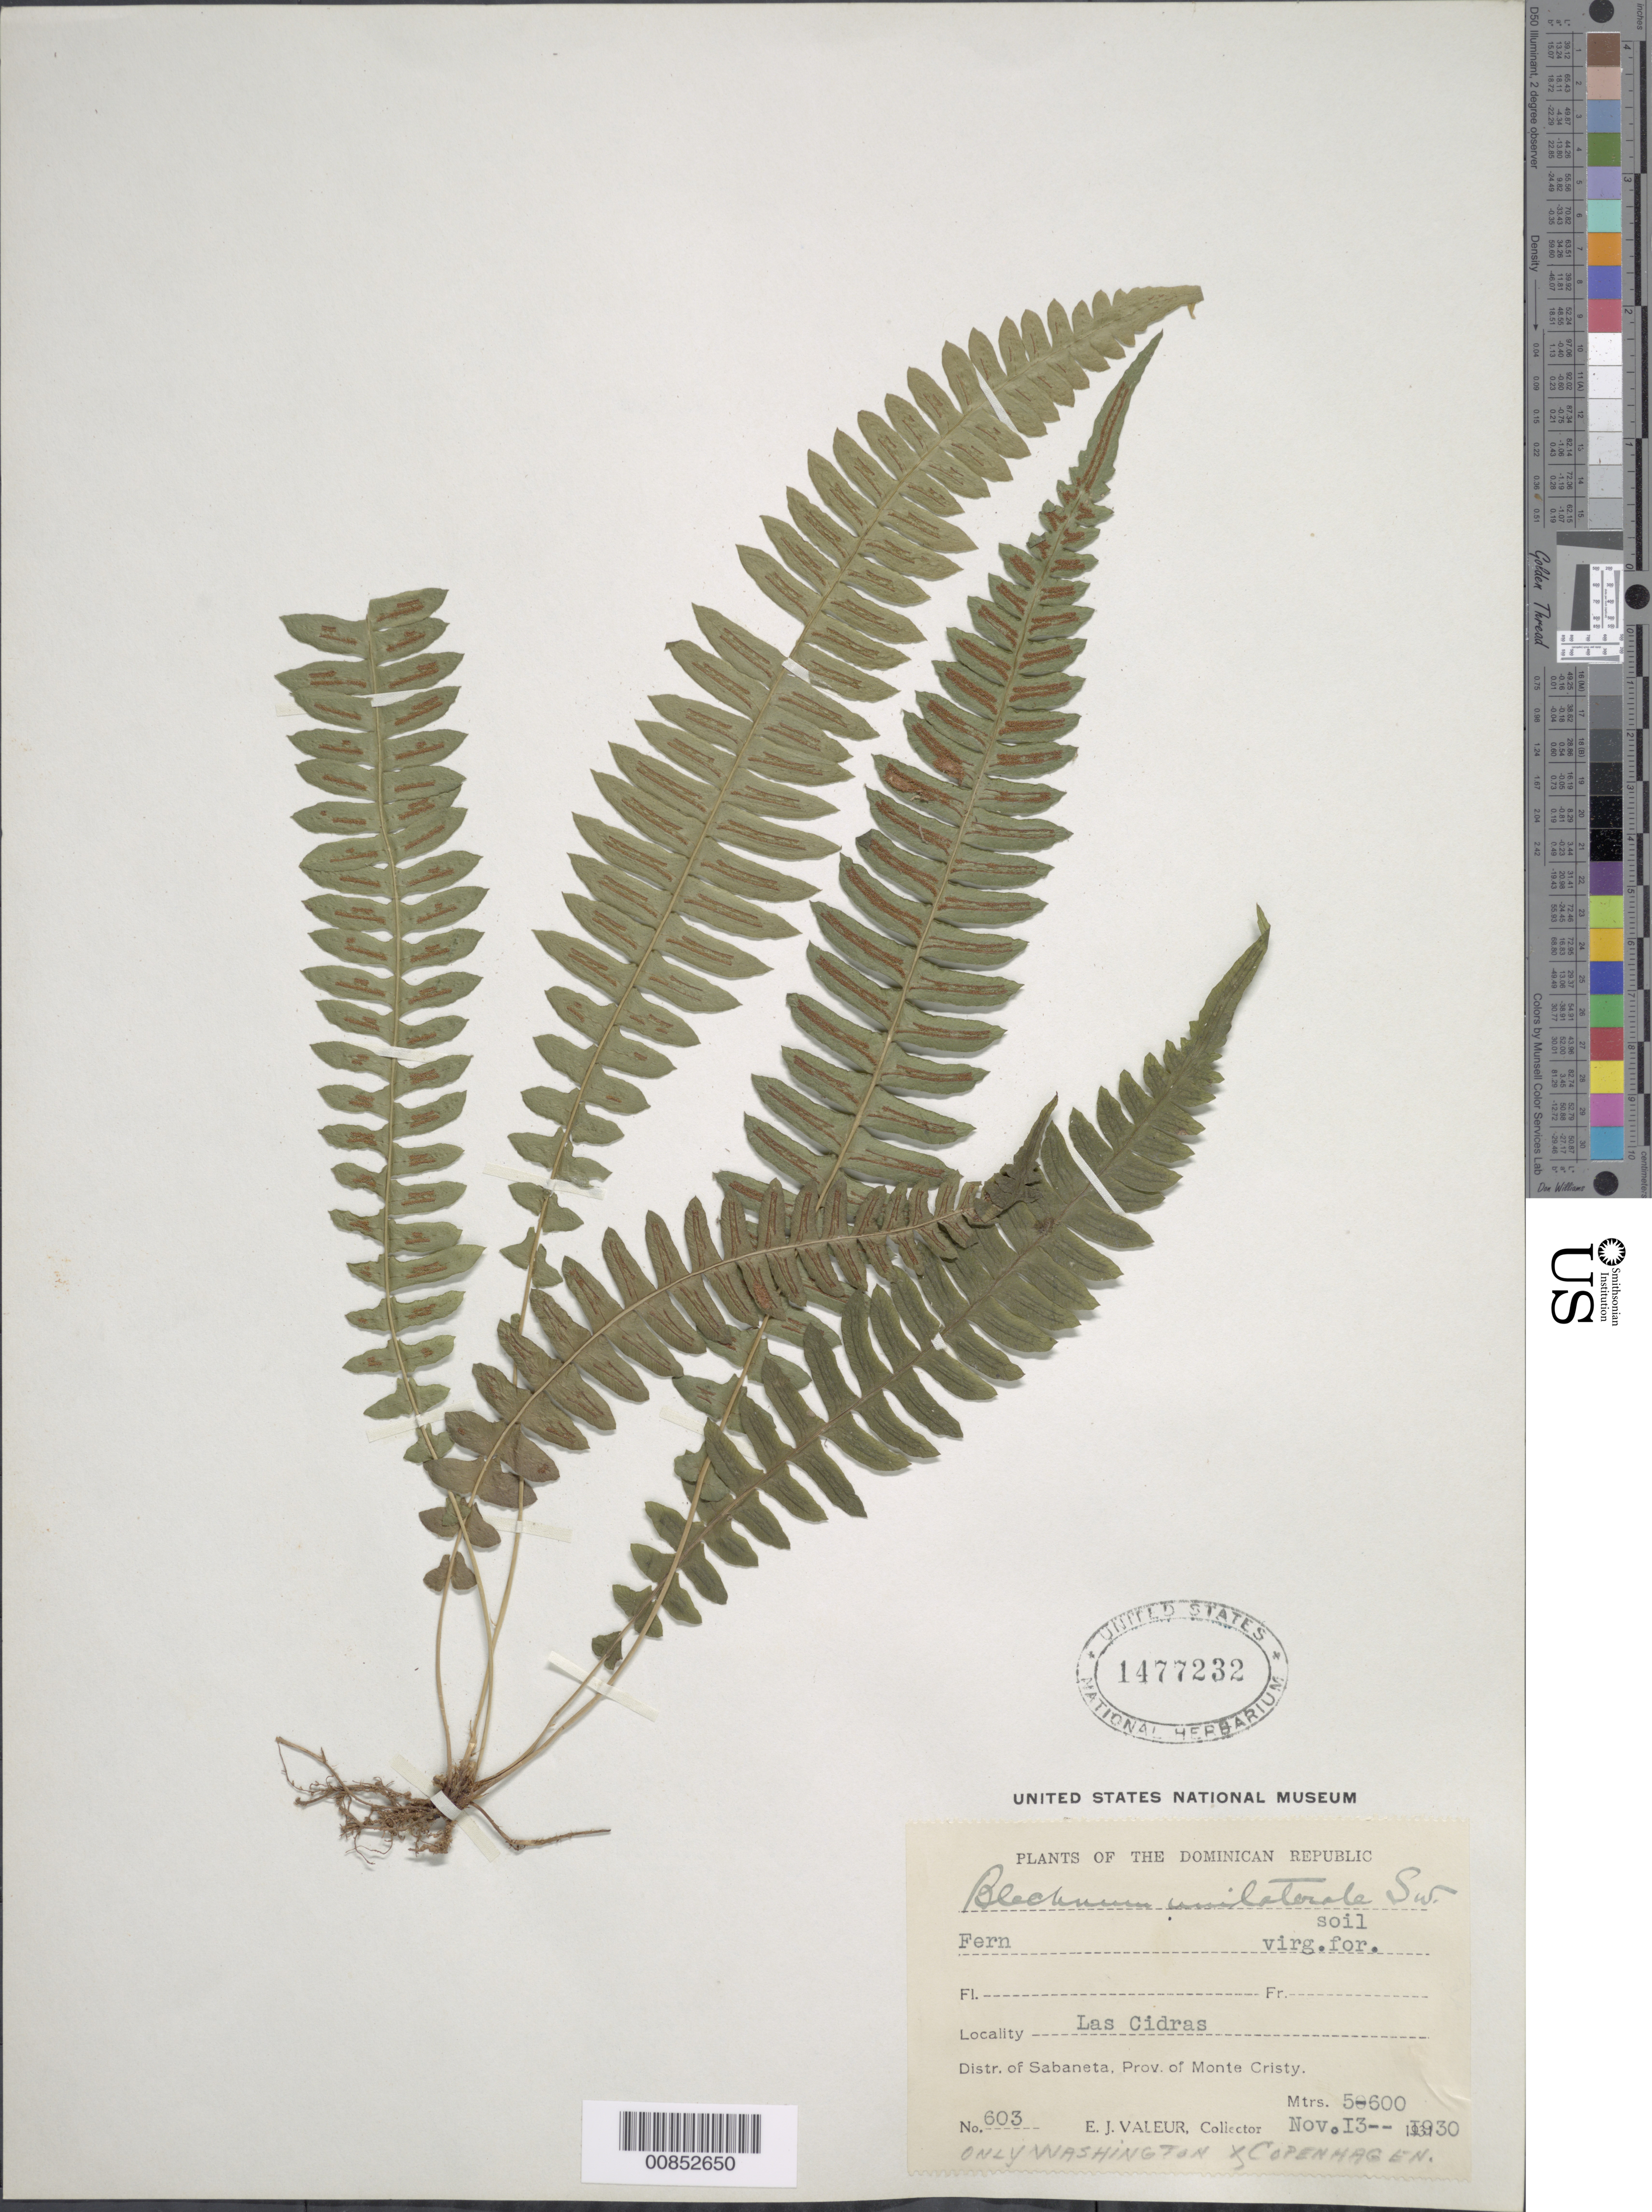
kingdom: Plantae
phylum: Tracheophyta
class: Polypodiopsida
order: Polypodiales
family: Blechnaceae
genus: Blechnum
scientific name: Blechnum unilaterale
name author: Sw.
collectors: E. Valeur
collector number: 603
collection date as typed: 13 Nov 1930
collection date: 1930-11-13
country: Dominican Republic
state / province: Monte Cristi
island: Hispaniola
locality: Dist. Sabaneta, Las Cidras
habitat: Virgin forest, on soil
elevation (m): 500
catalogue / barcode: US 1477232